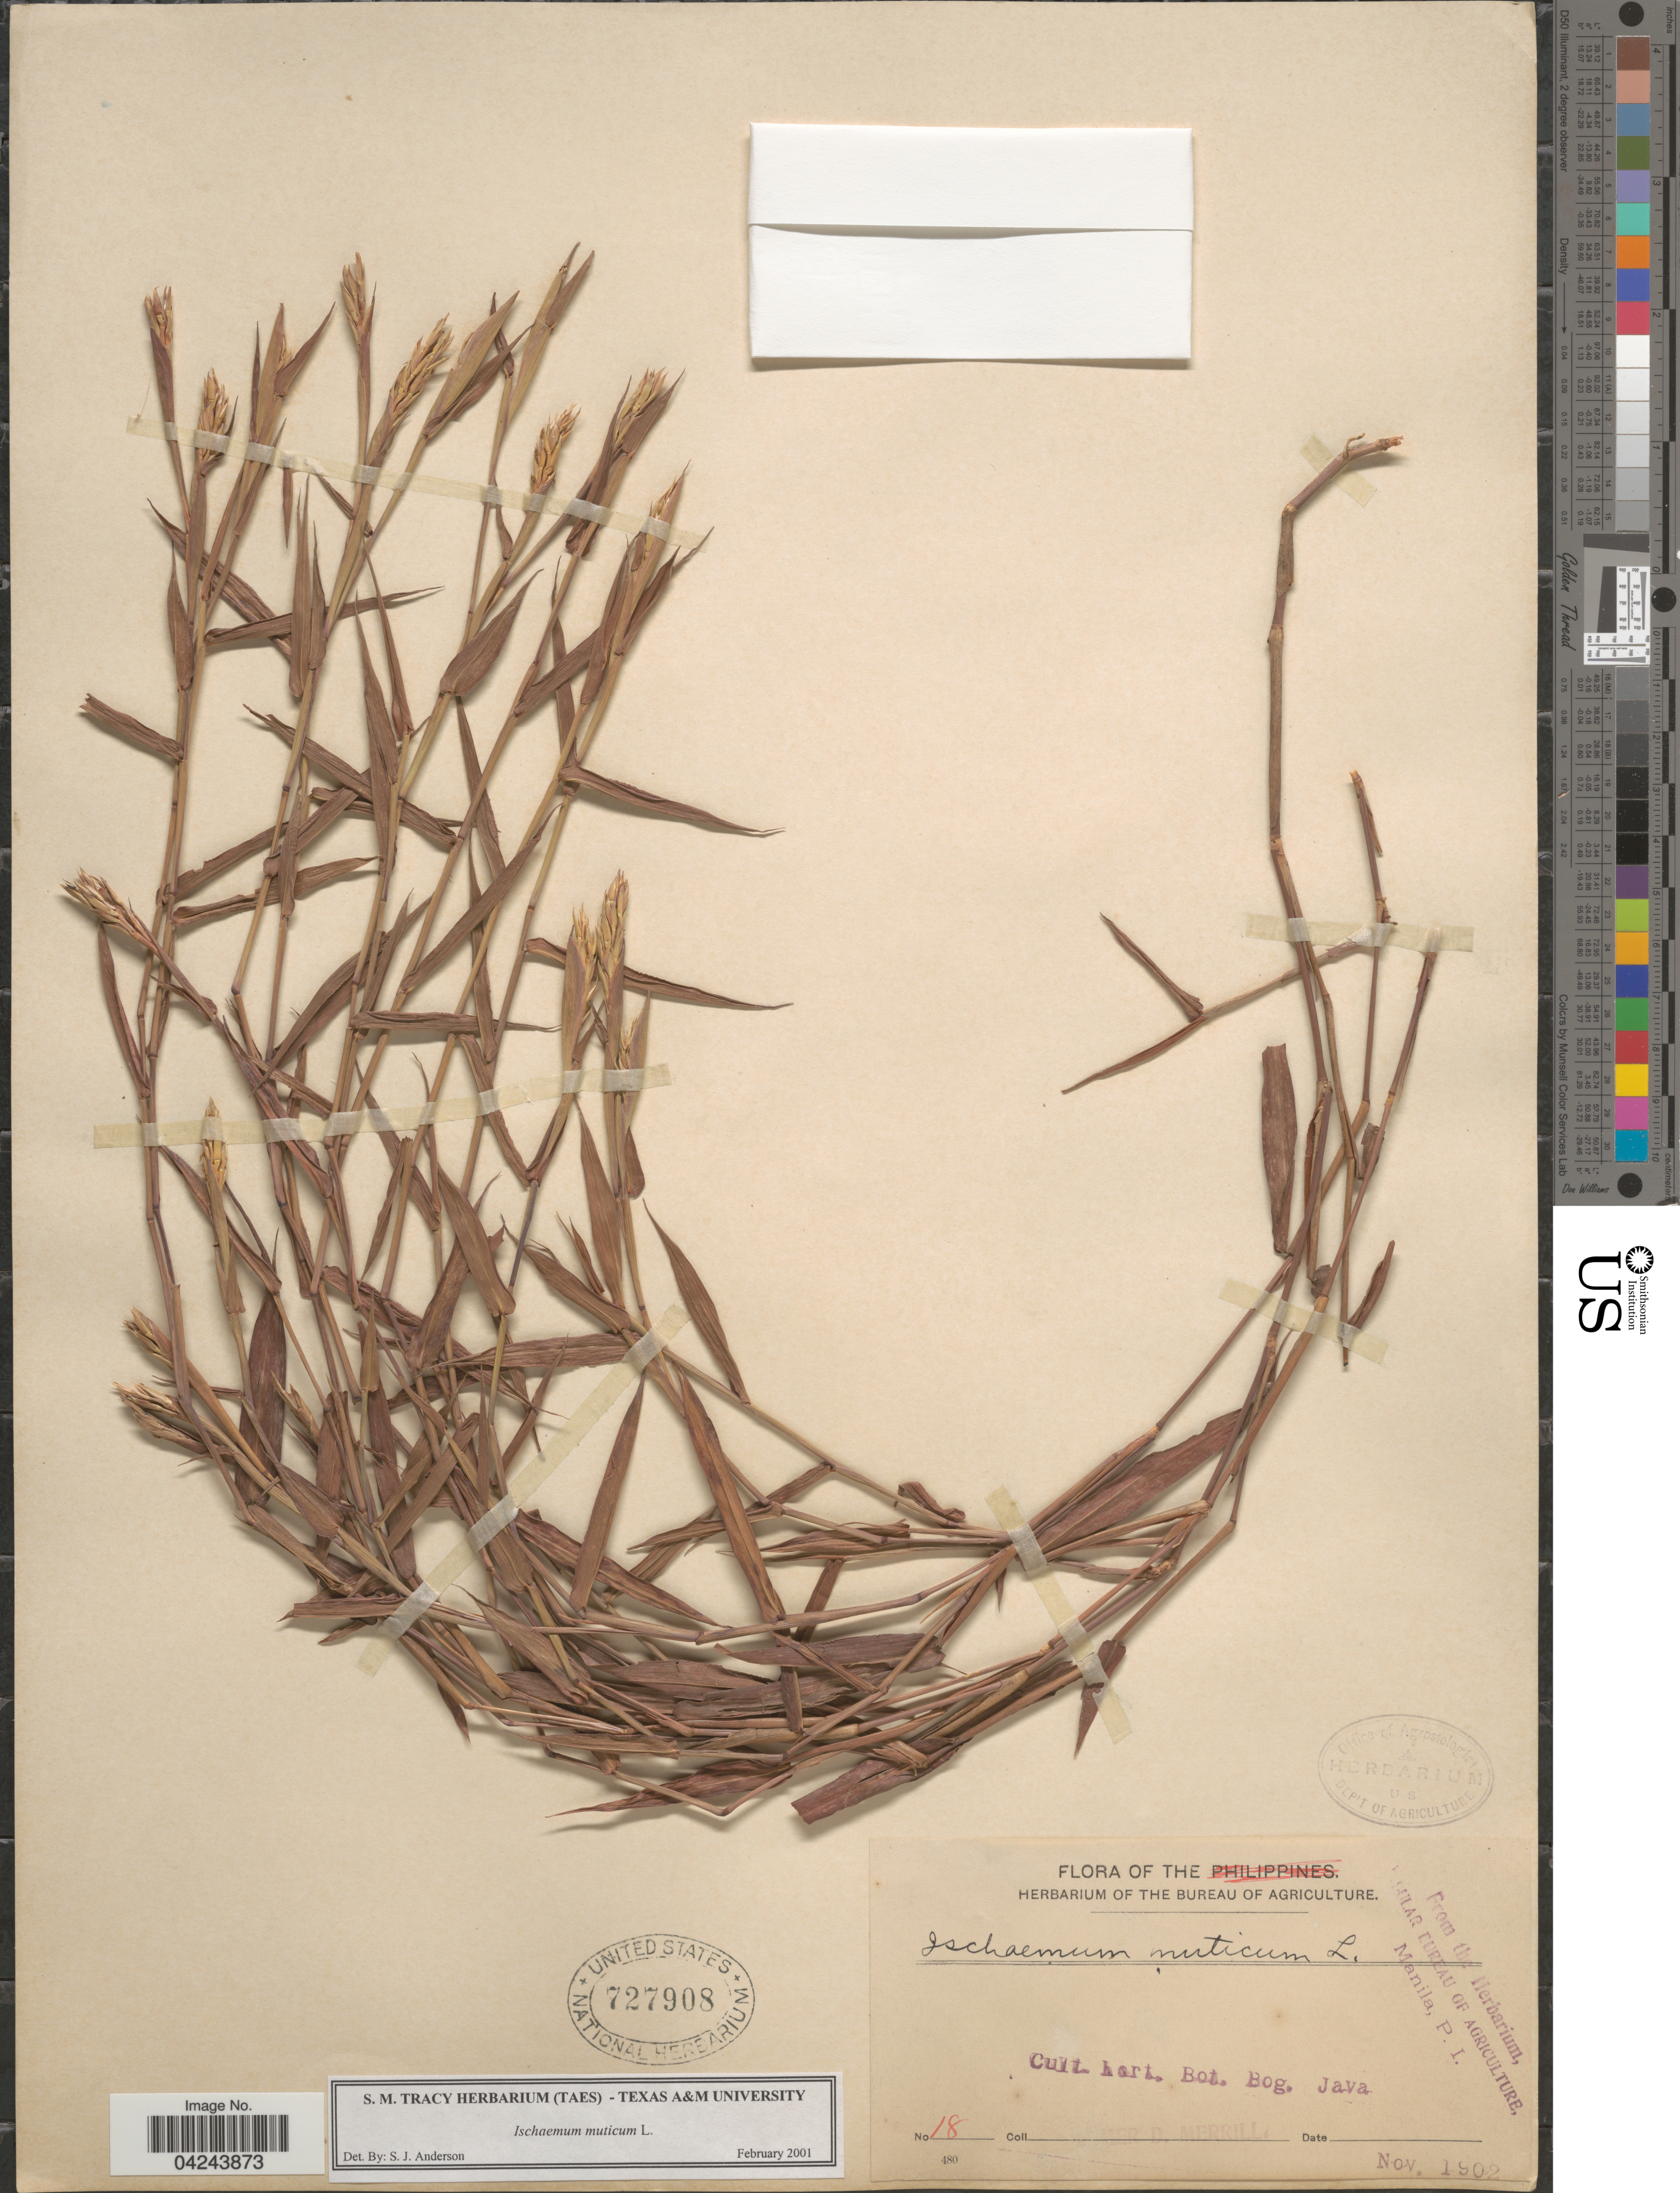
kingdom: Plantae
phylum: Tracheophyta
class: Liliopsida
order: Poales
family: Poaceae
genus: Ischaemum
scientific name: Ischaemum muticum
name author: L.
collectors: E. D. Merrill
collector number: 18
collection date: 1902-11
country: Indonesia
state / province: Java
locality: Cult. hort. Bot. Bog.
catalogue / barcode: US 727908